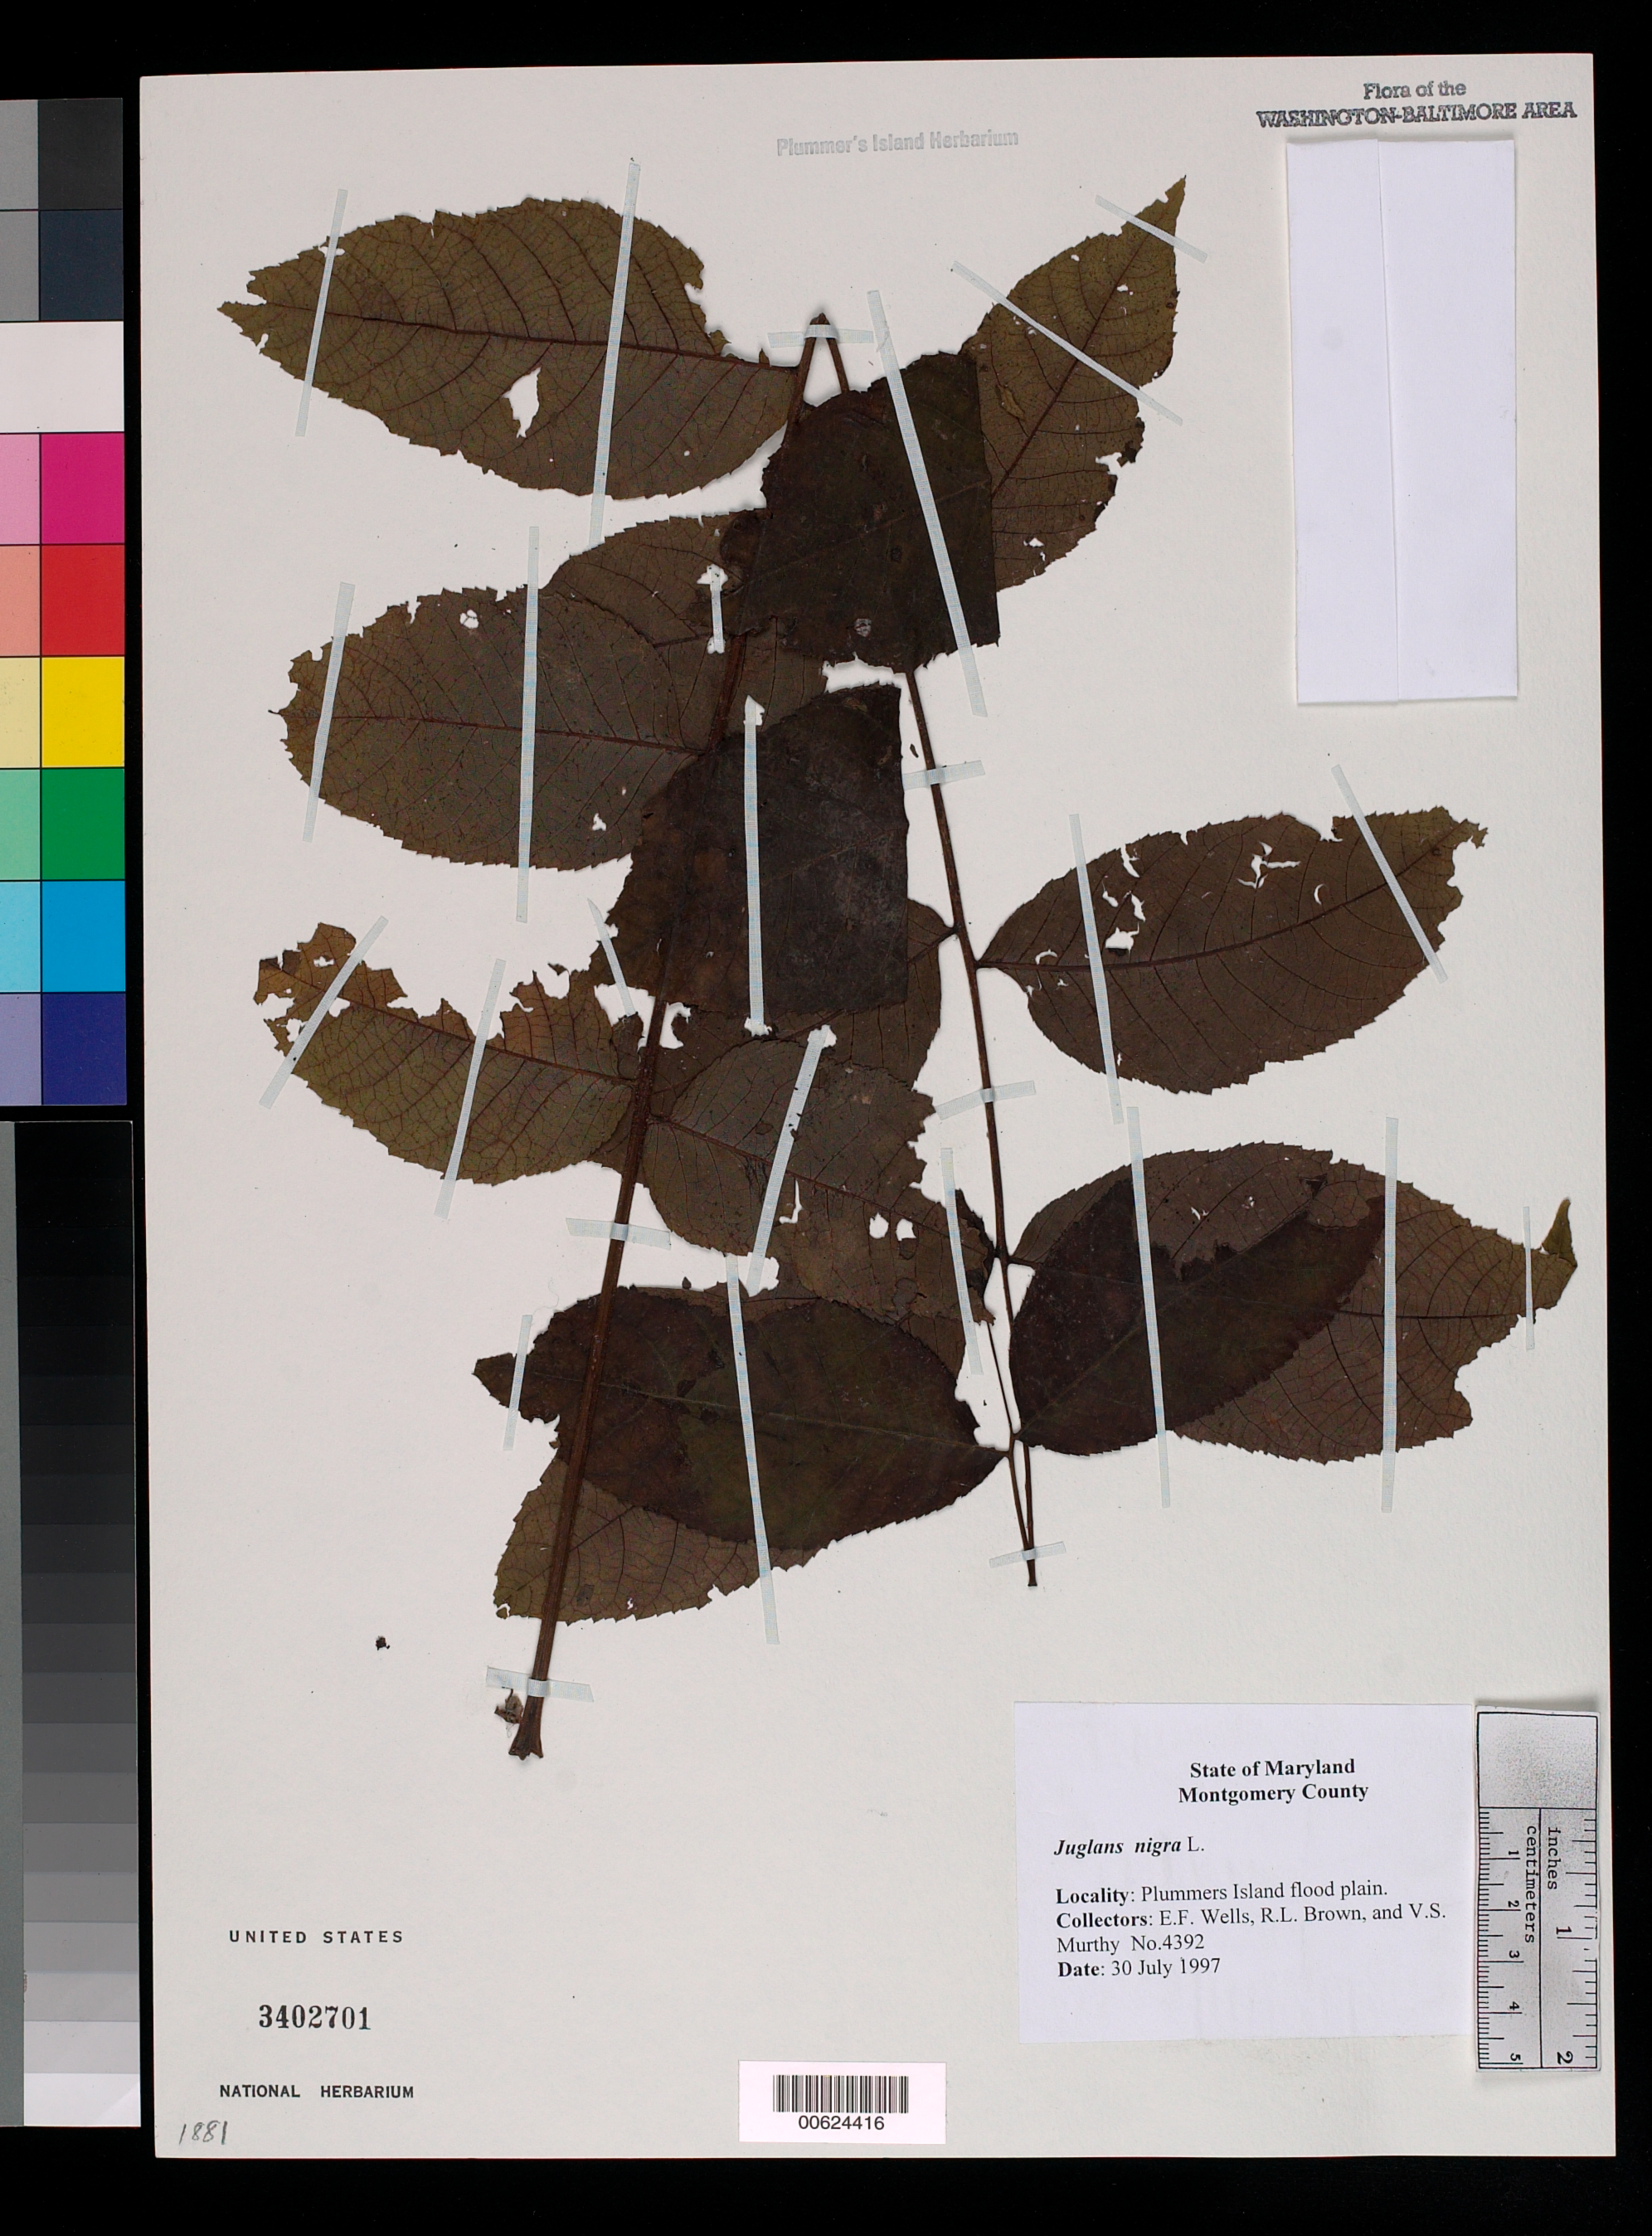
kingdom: Plantae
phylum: Tracheophyta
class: Magnoliopsida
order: Fagales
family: Juglandaceae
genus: Juglans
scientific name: Juglans nigra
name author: L.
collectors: E. F. Wells, R. L. Brown & V. S. Murthy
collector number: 4392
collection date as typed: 30 Jul 1997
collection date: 1997-07-30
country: United States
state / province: Maryland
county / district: Montgomery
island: Plummers Island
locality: Flood plain of Plummers Island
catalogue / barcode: US 3402701